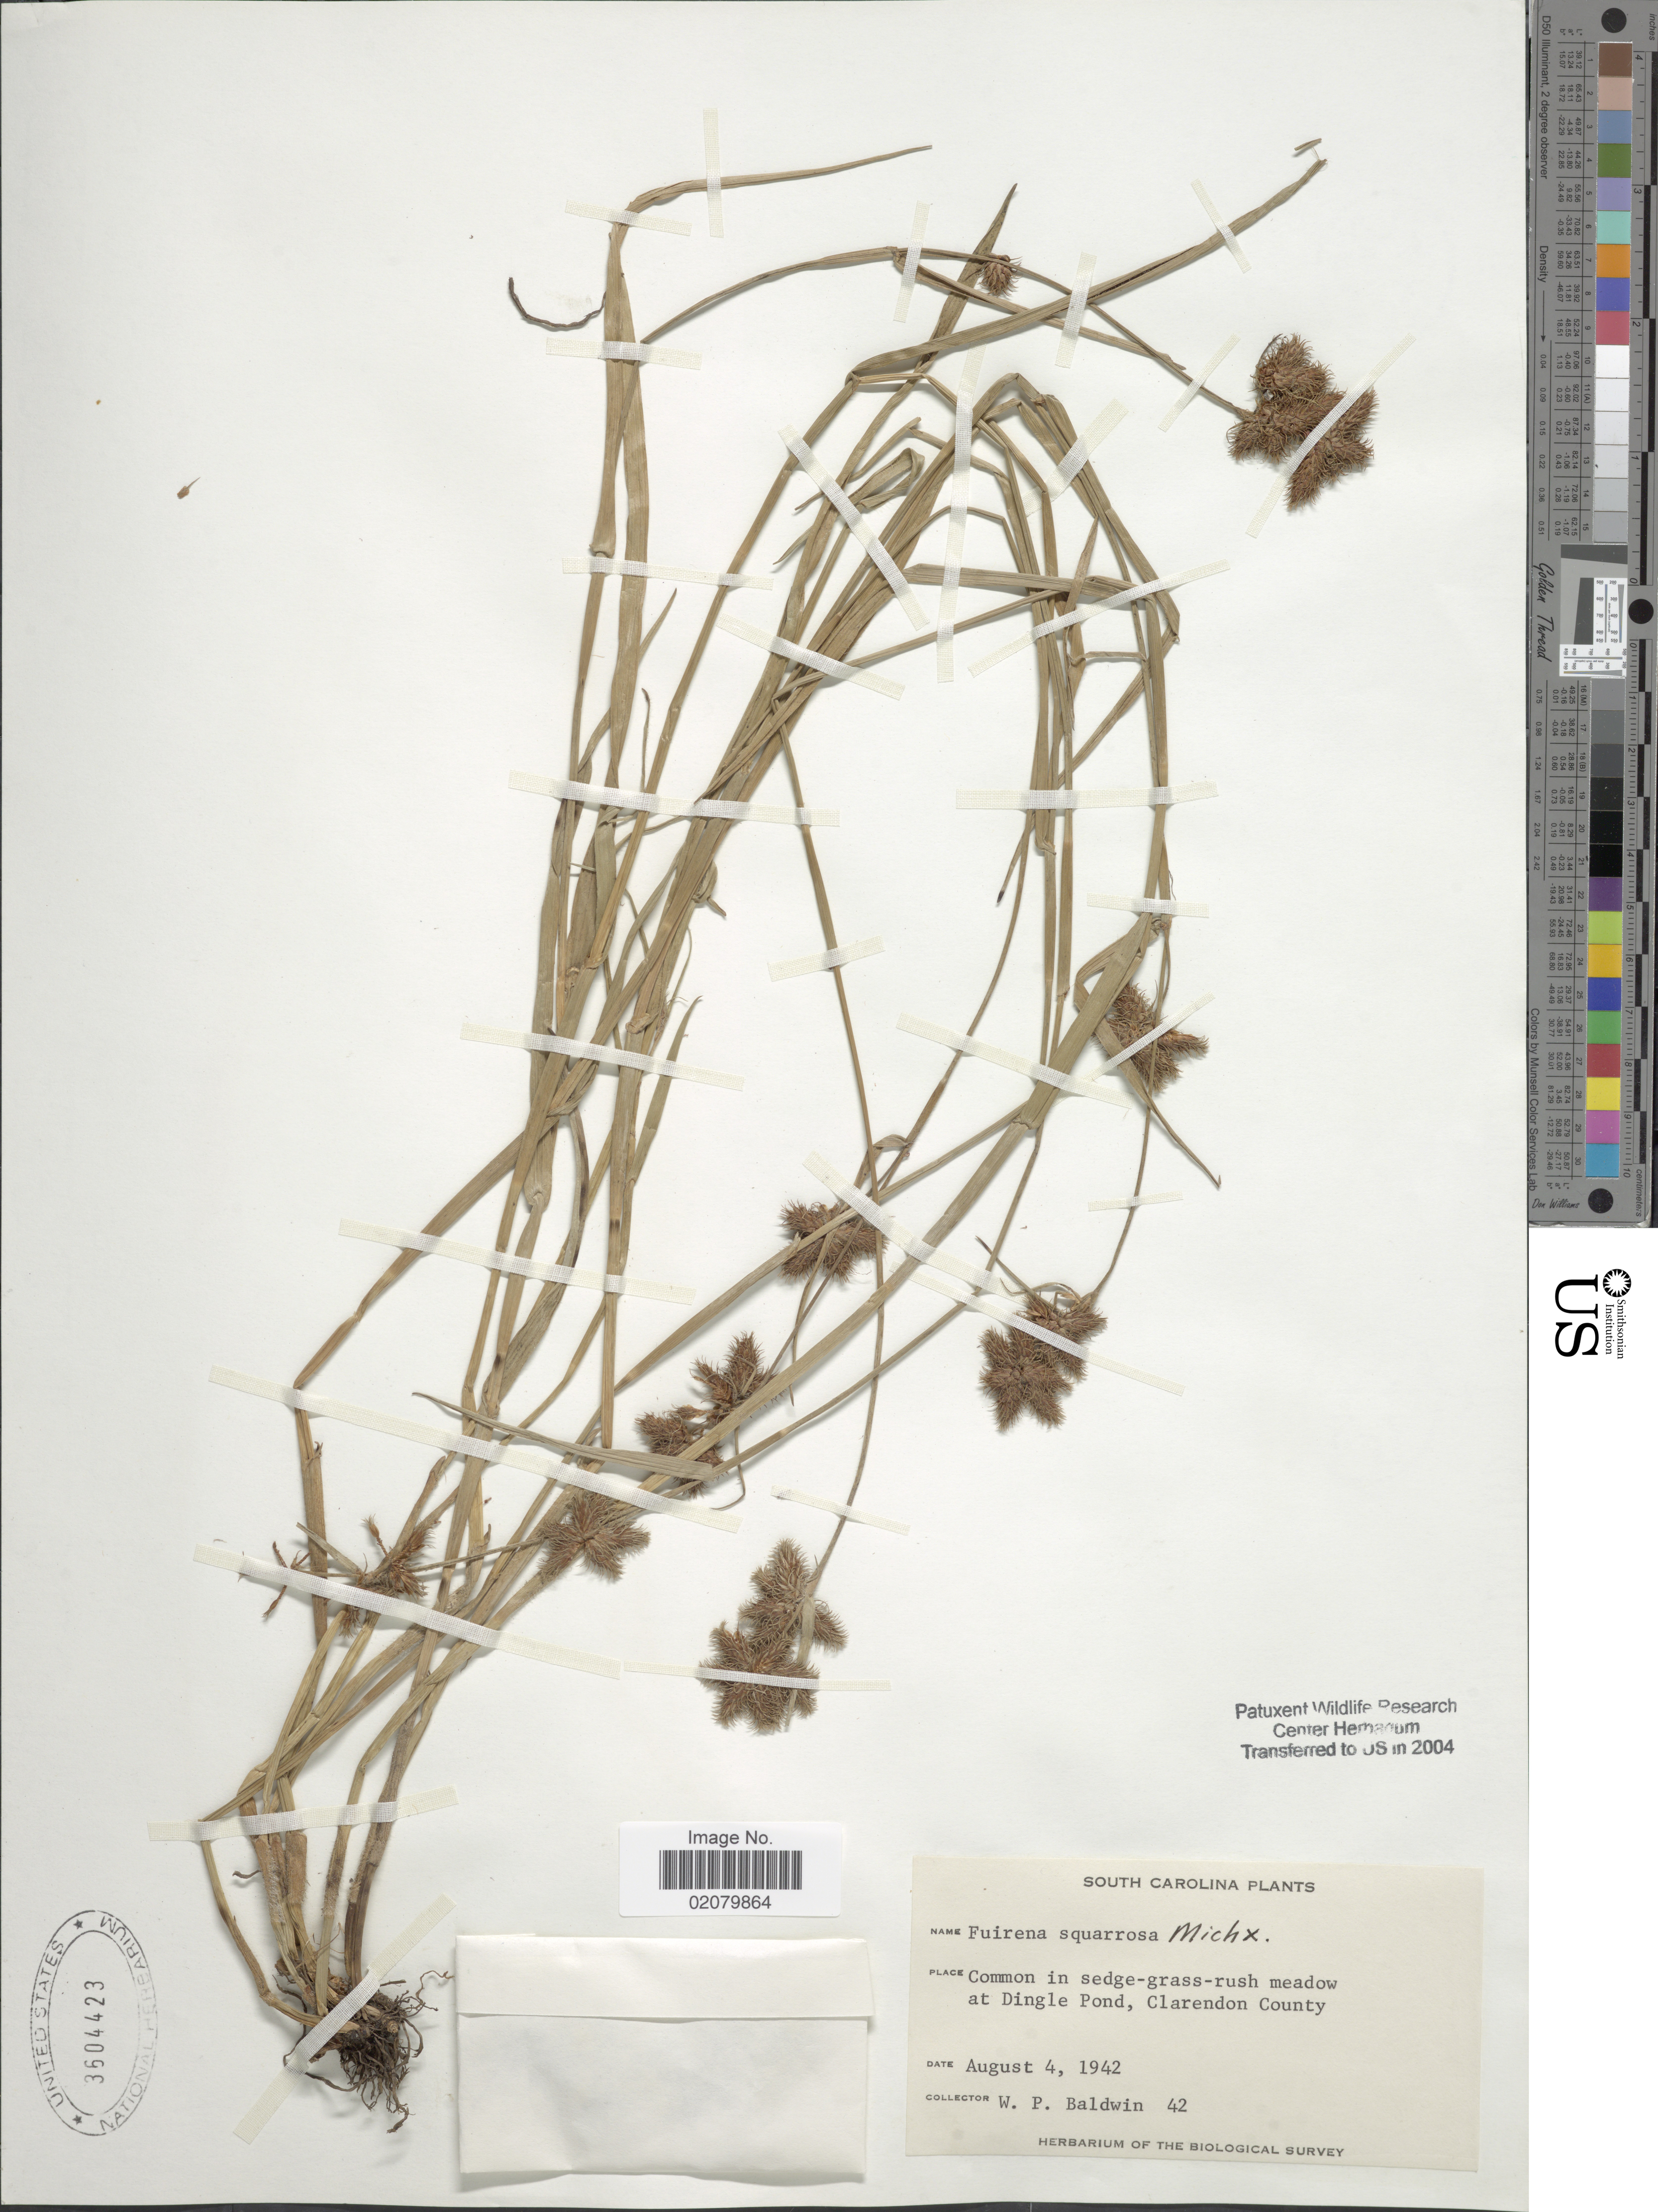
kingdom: Plantae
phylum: Tracheophyta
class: Liliopsida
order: Poales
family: Cyperaceae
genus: Fuirena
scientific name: Fuirena squarrosa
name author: Michx.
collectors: W. Baldwin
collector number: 42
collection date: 1942-08-04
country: United States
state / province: South Carolina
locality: At Dingle Pond, Clarendon County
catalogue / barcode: US 3604423